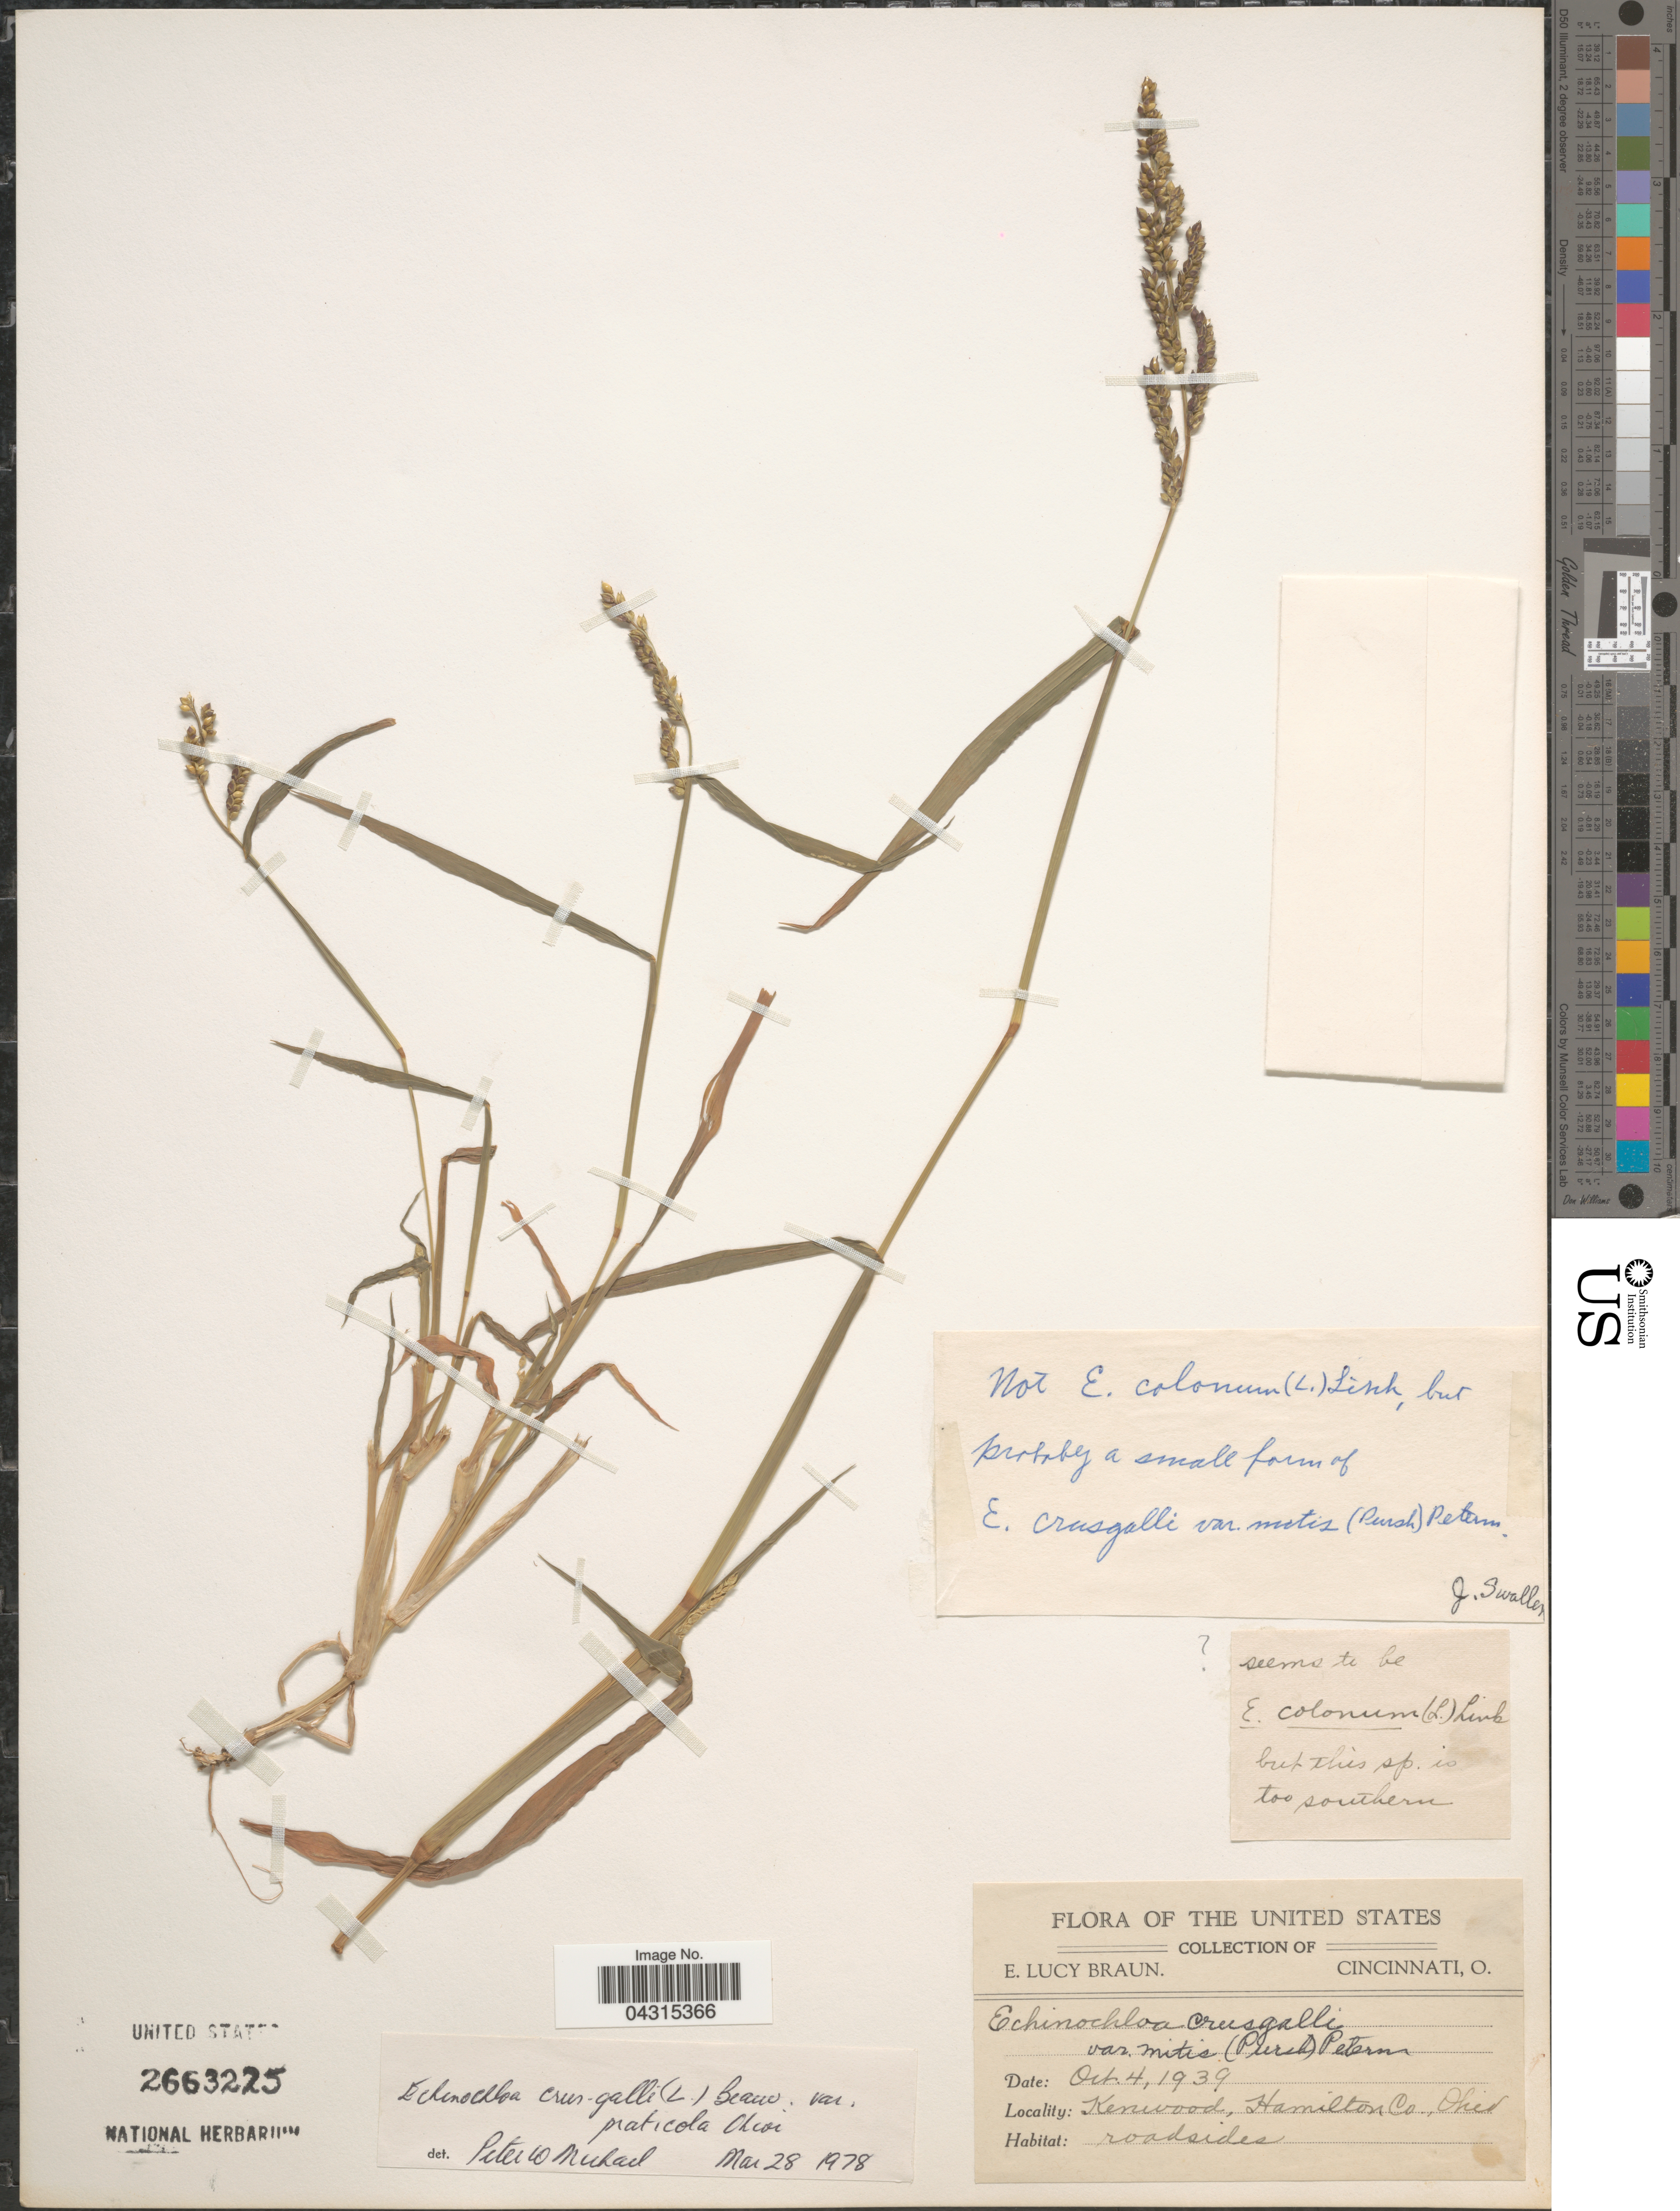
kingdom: Plantae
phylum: Tracheophyta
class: Liliopsida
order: Poales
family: Poaceae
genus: Echinochloa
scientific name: Echinochloa crus-galli var. praticola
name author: Ohwi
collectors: E. L. Braun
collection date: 1939-10-04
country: United States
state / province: Ohio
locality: Kenwood, Hamilton Co.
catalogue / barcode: US 2663225